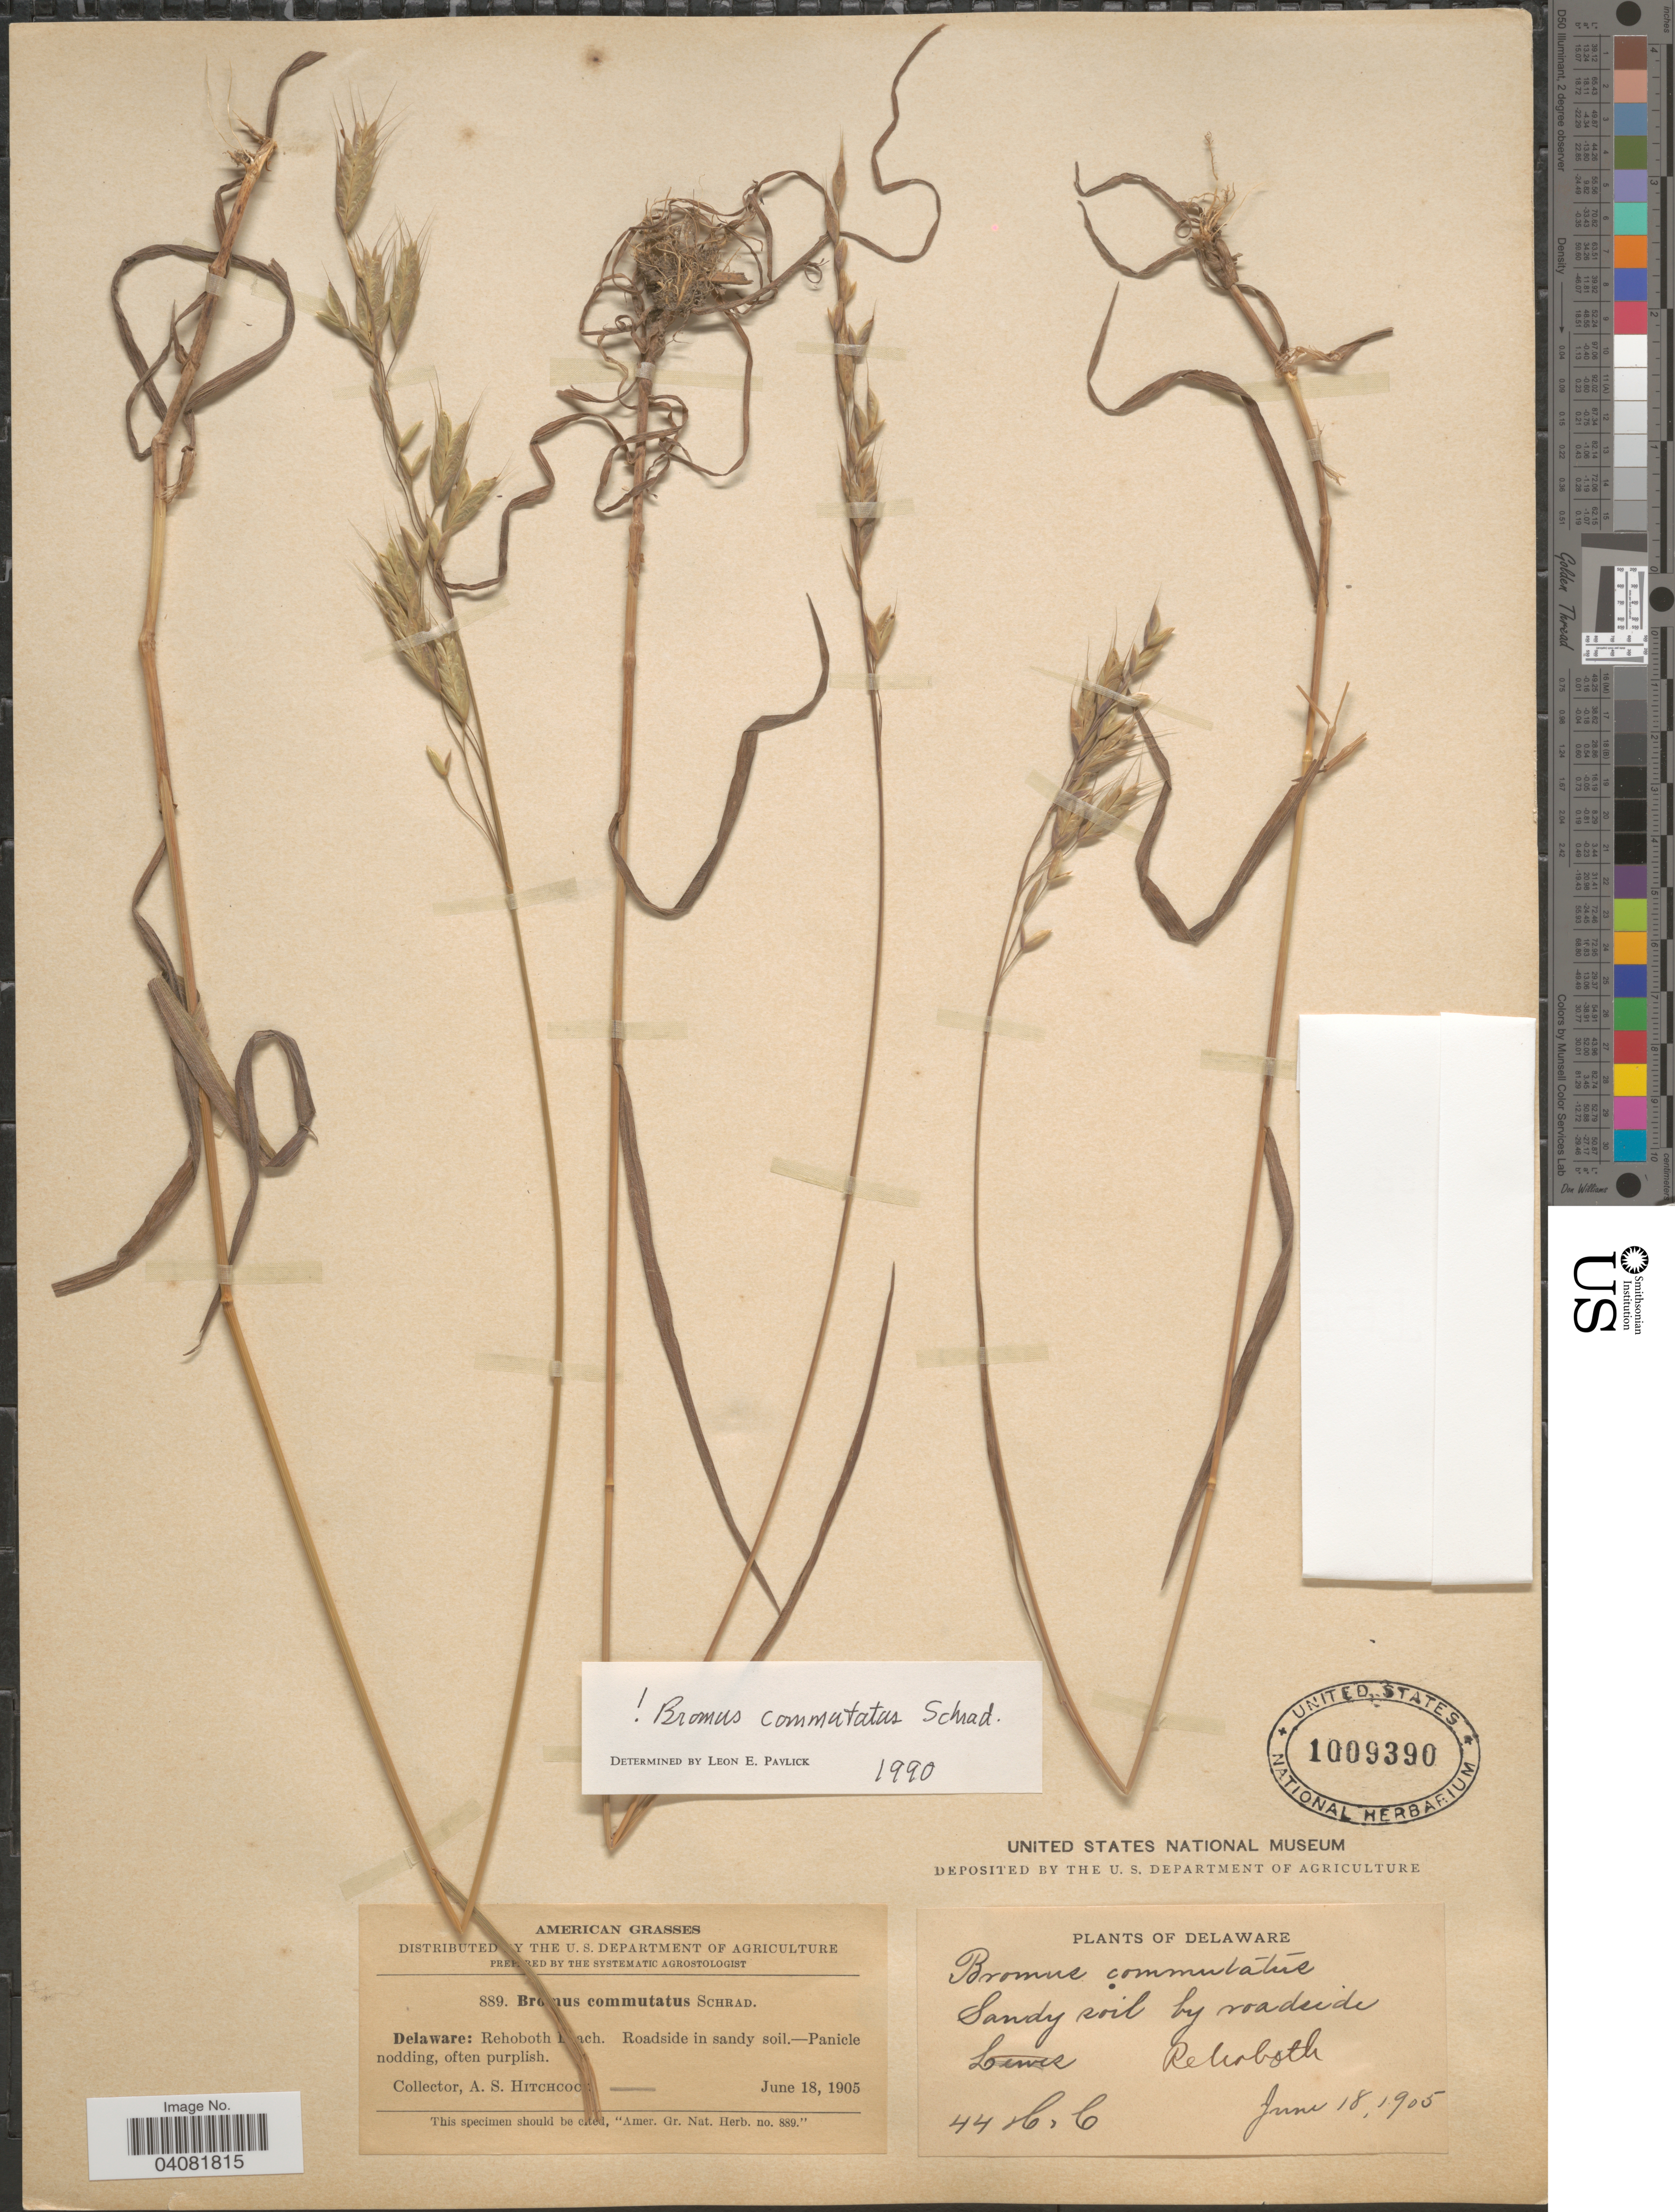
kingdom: Plantae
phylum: Tracheophyta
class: Liliopsida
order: Poales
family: Poaceae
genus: Bromus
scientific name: Bromus commutatus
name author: Schrad.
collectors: A. S. Hitchcock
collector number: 889/44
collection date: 1905-06-18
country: United States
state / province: Delaware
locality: Sandy soil by roadside Rehoboth.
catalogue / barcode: US 1009390